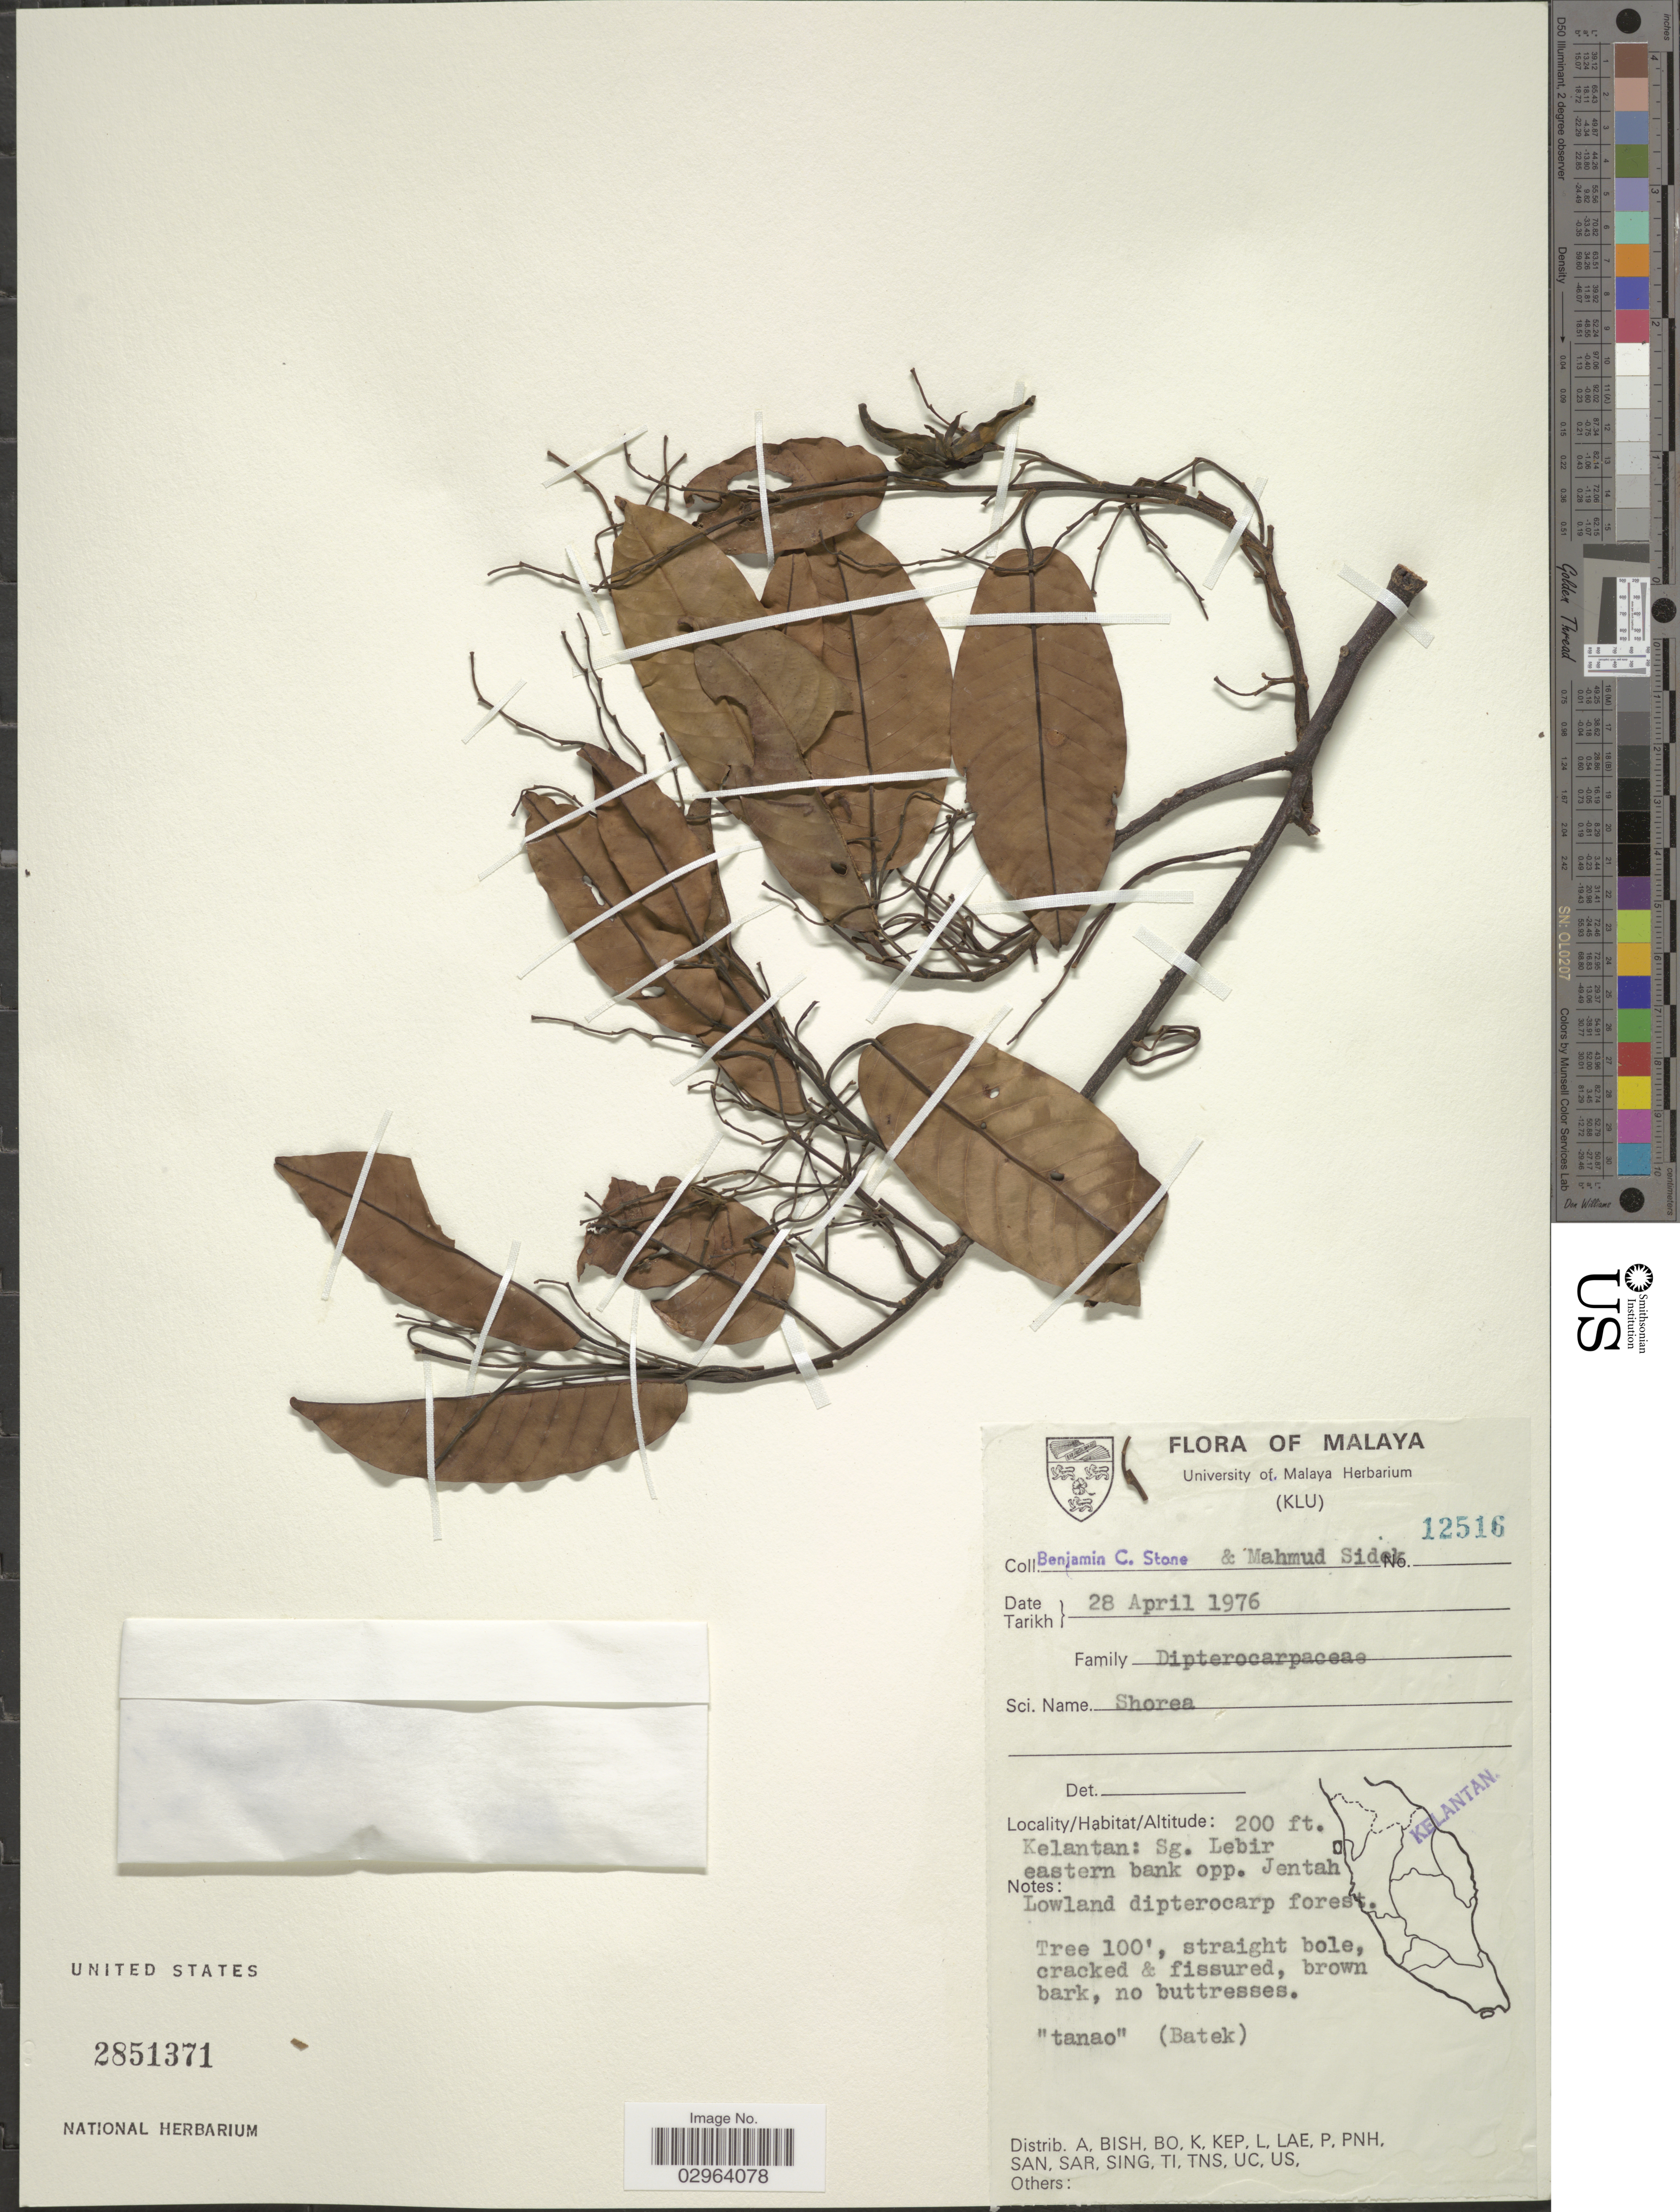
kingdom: Plantae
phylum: Tracheophyta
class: Magnoliopsida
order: Malvales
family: Dipterocarpaceae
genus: Shorea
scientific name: Shorea sp.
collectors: B. C. Stone & M. Sidek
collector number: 12516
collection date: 1976-04-28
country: Malaysia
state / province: Kelantan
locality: Sg. Lebir eastern bank opp. Jentah.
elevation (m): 61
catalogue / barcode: US 2851371